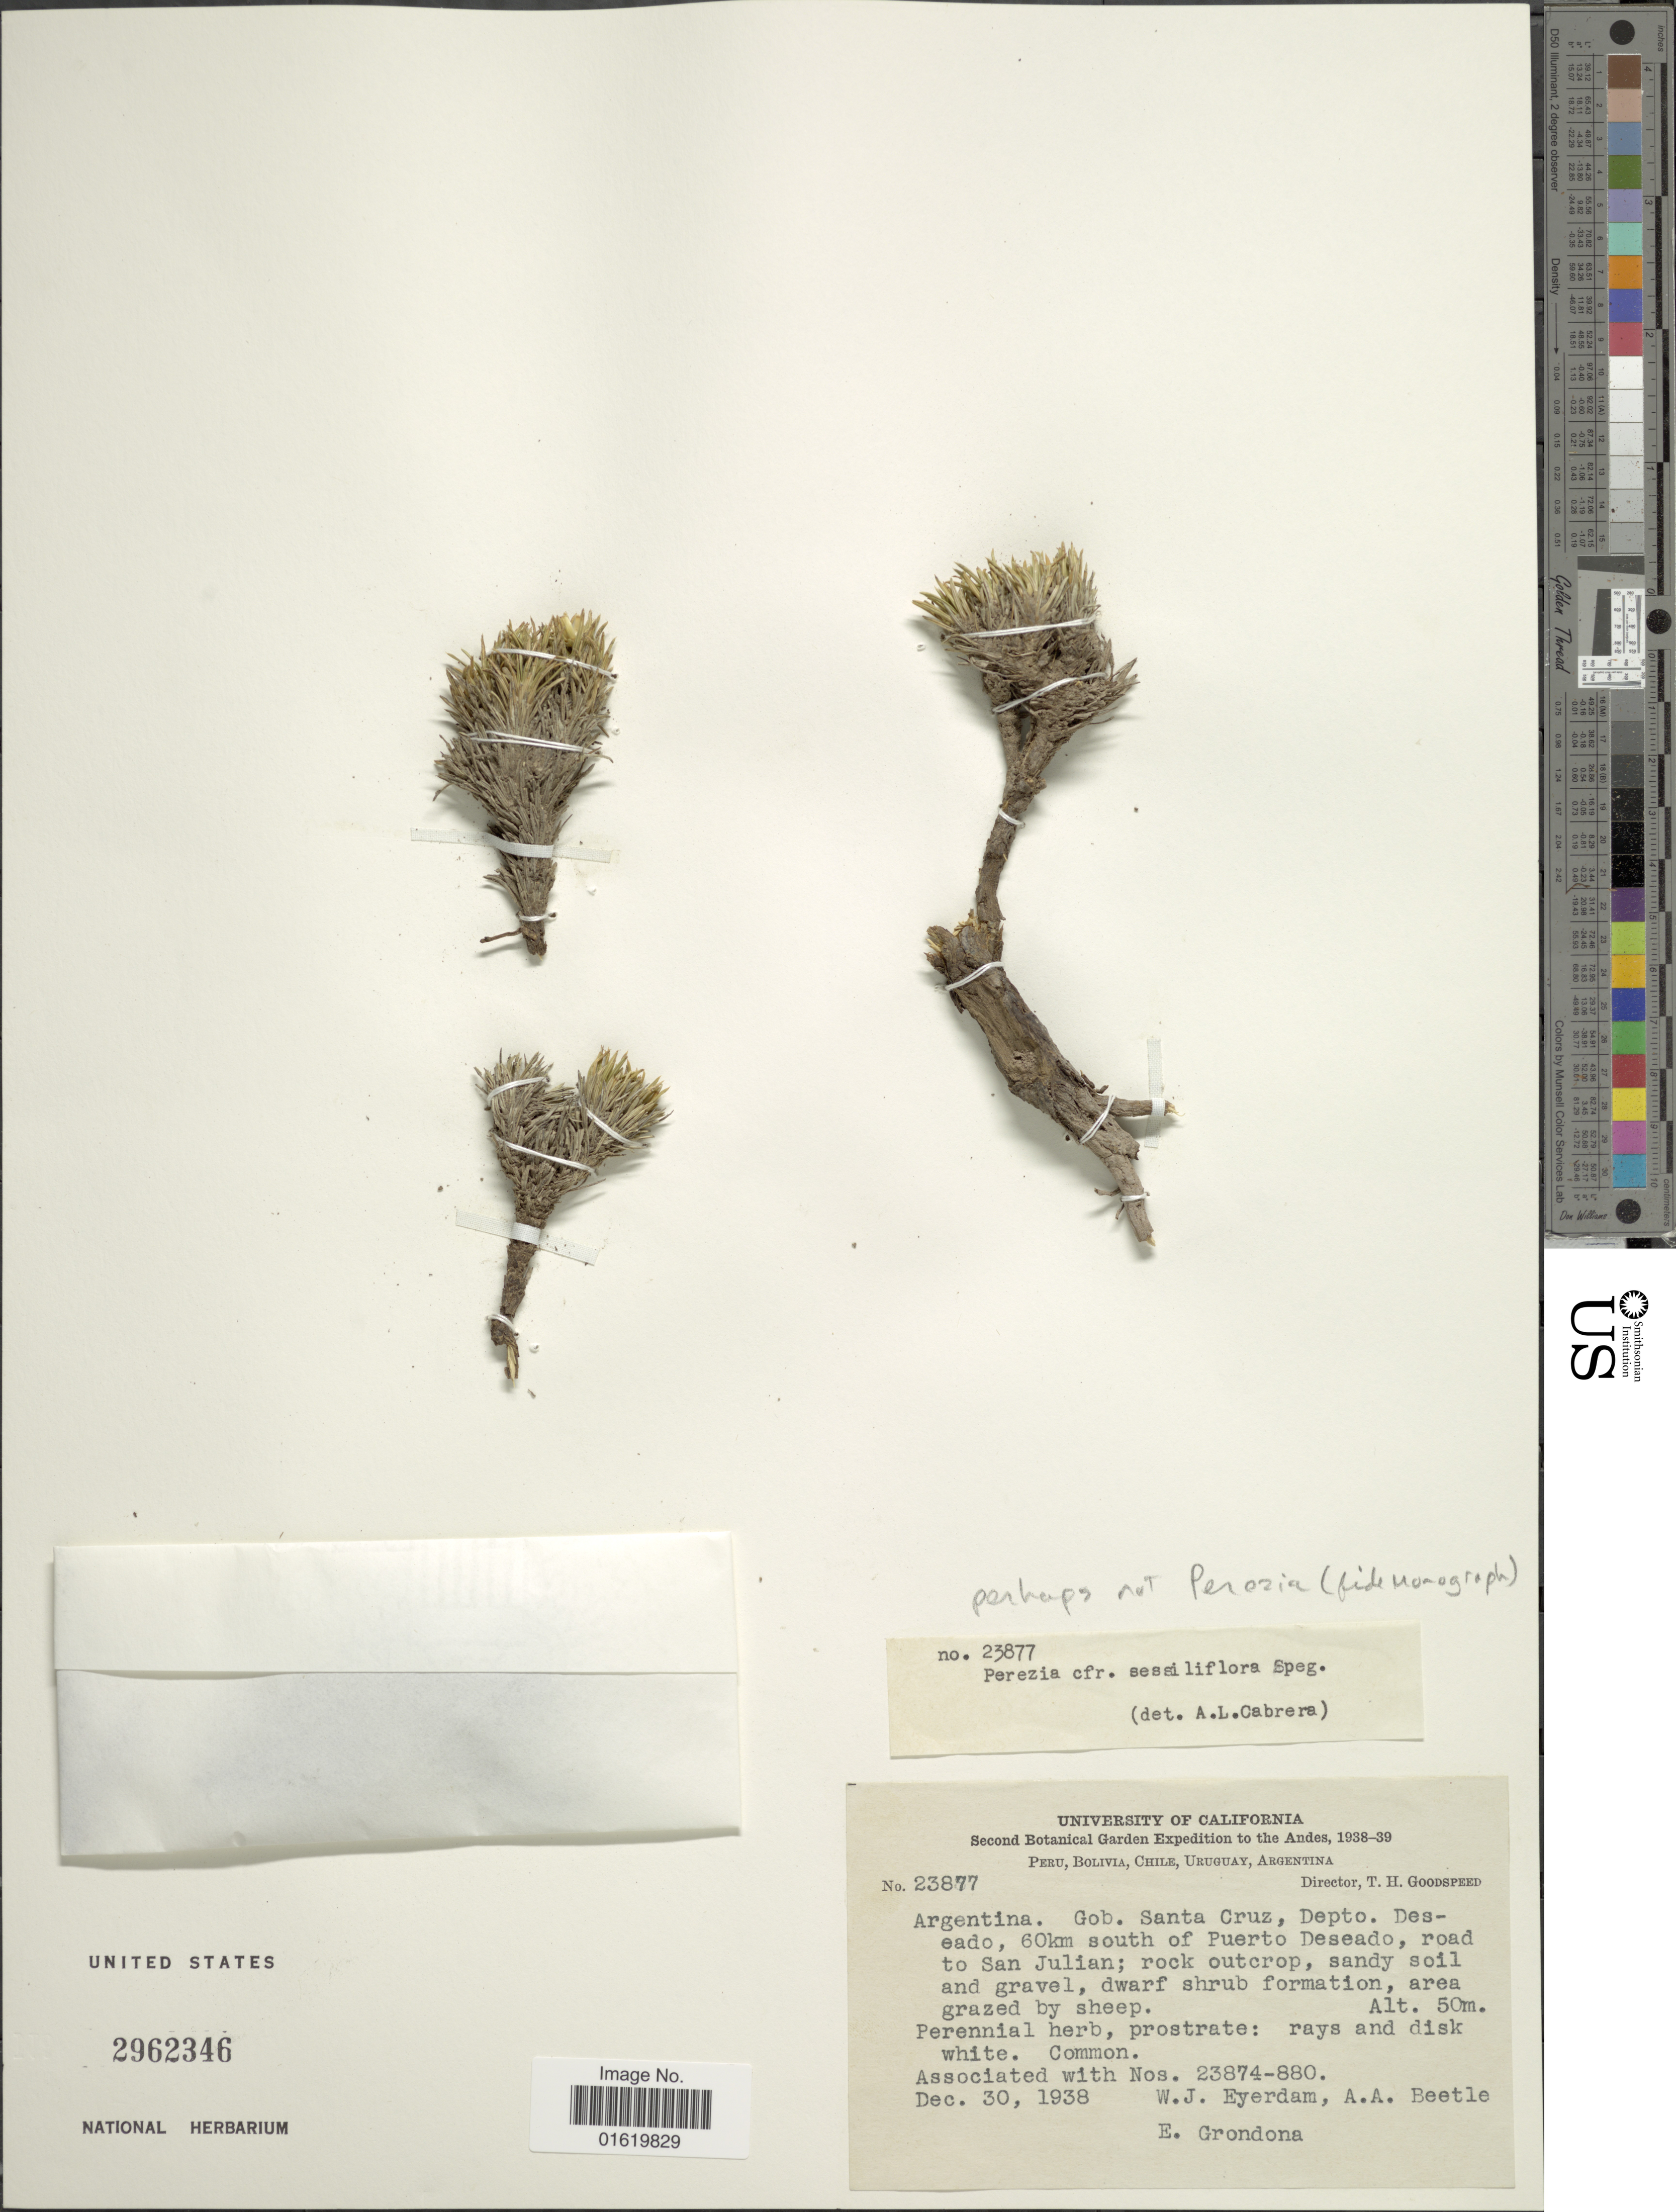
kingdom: Plantae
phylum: Tracheophyta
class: Magnoliopsida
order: Asterales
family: Asteraceae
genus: Perezia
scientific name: Perezia sp.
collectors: W. J. Eyerdam, A. A. Beetle & E. Grondona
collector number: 23877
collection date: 1938-12-30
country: Argentina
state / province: Santa Cruz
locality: Argentina. Gob. Santa Cruz, Depto. Deseado, 60km south of Puerto Deseado, road to San Julian.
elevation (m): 50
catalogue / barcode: US 2962346